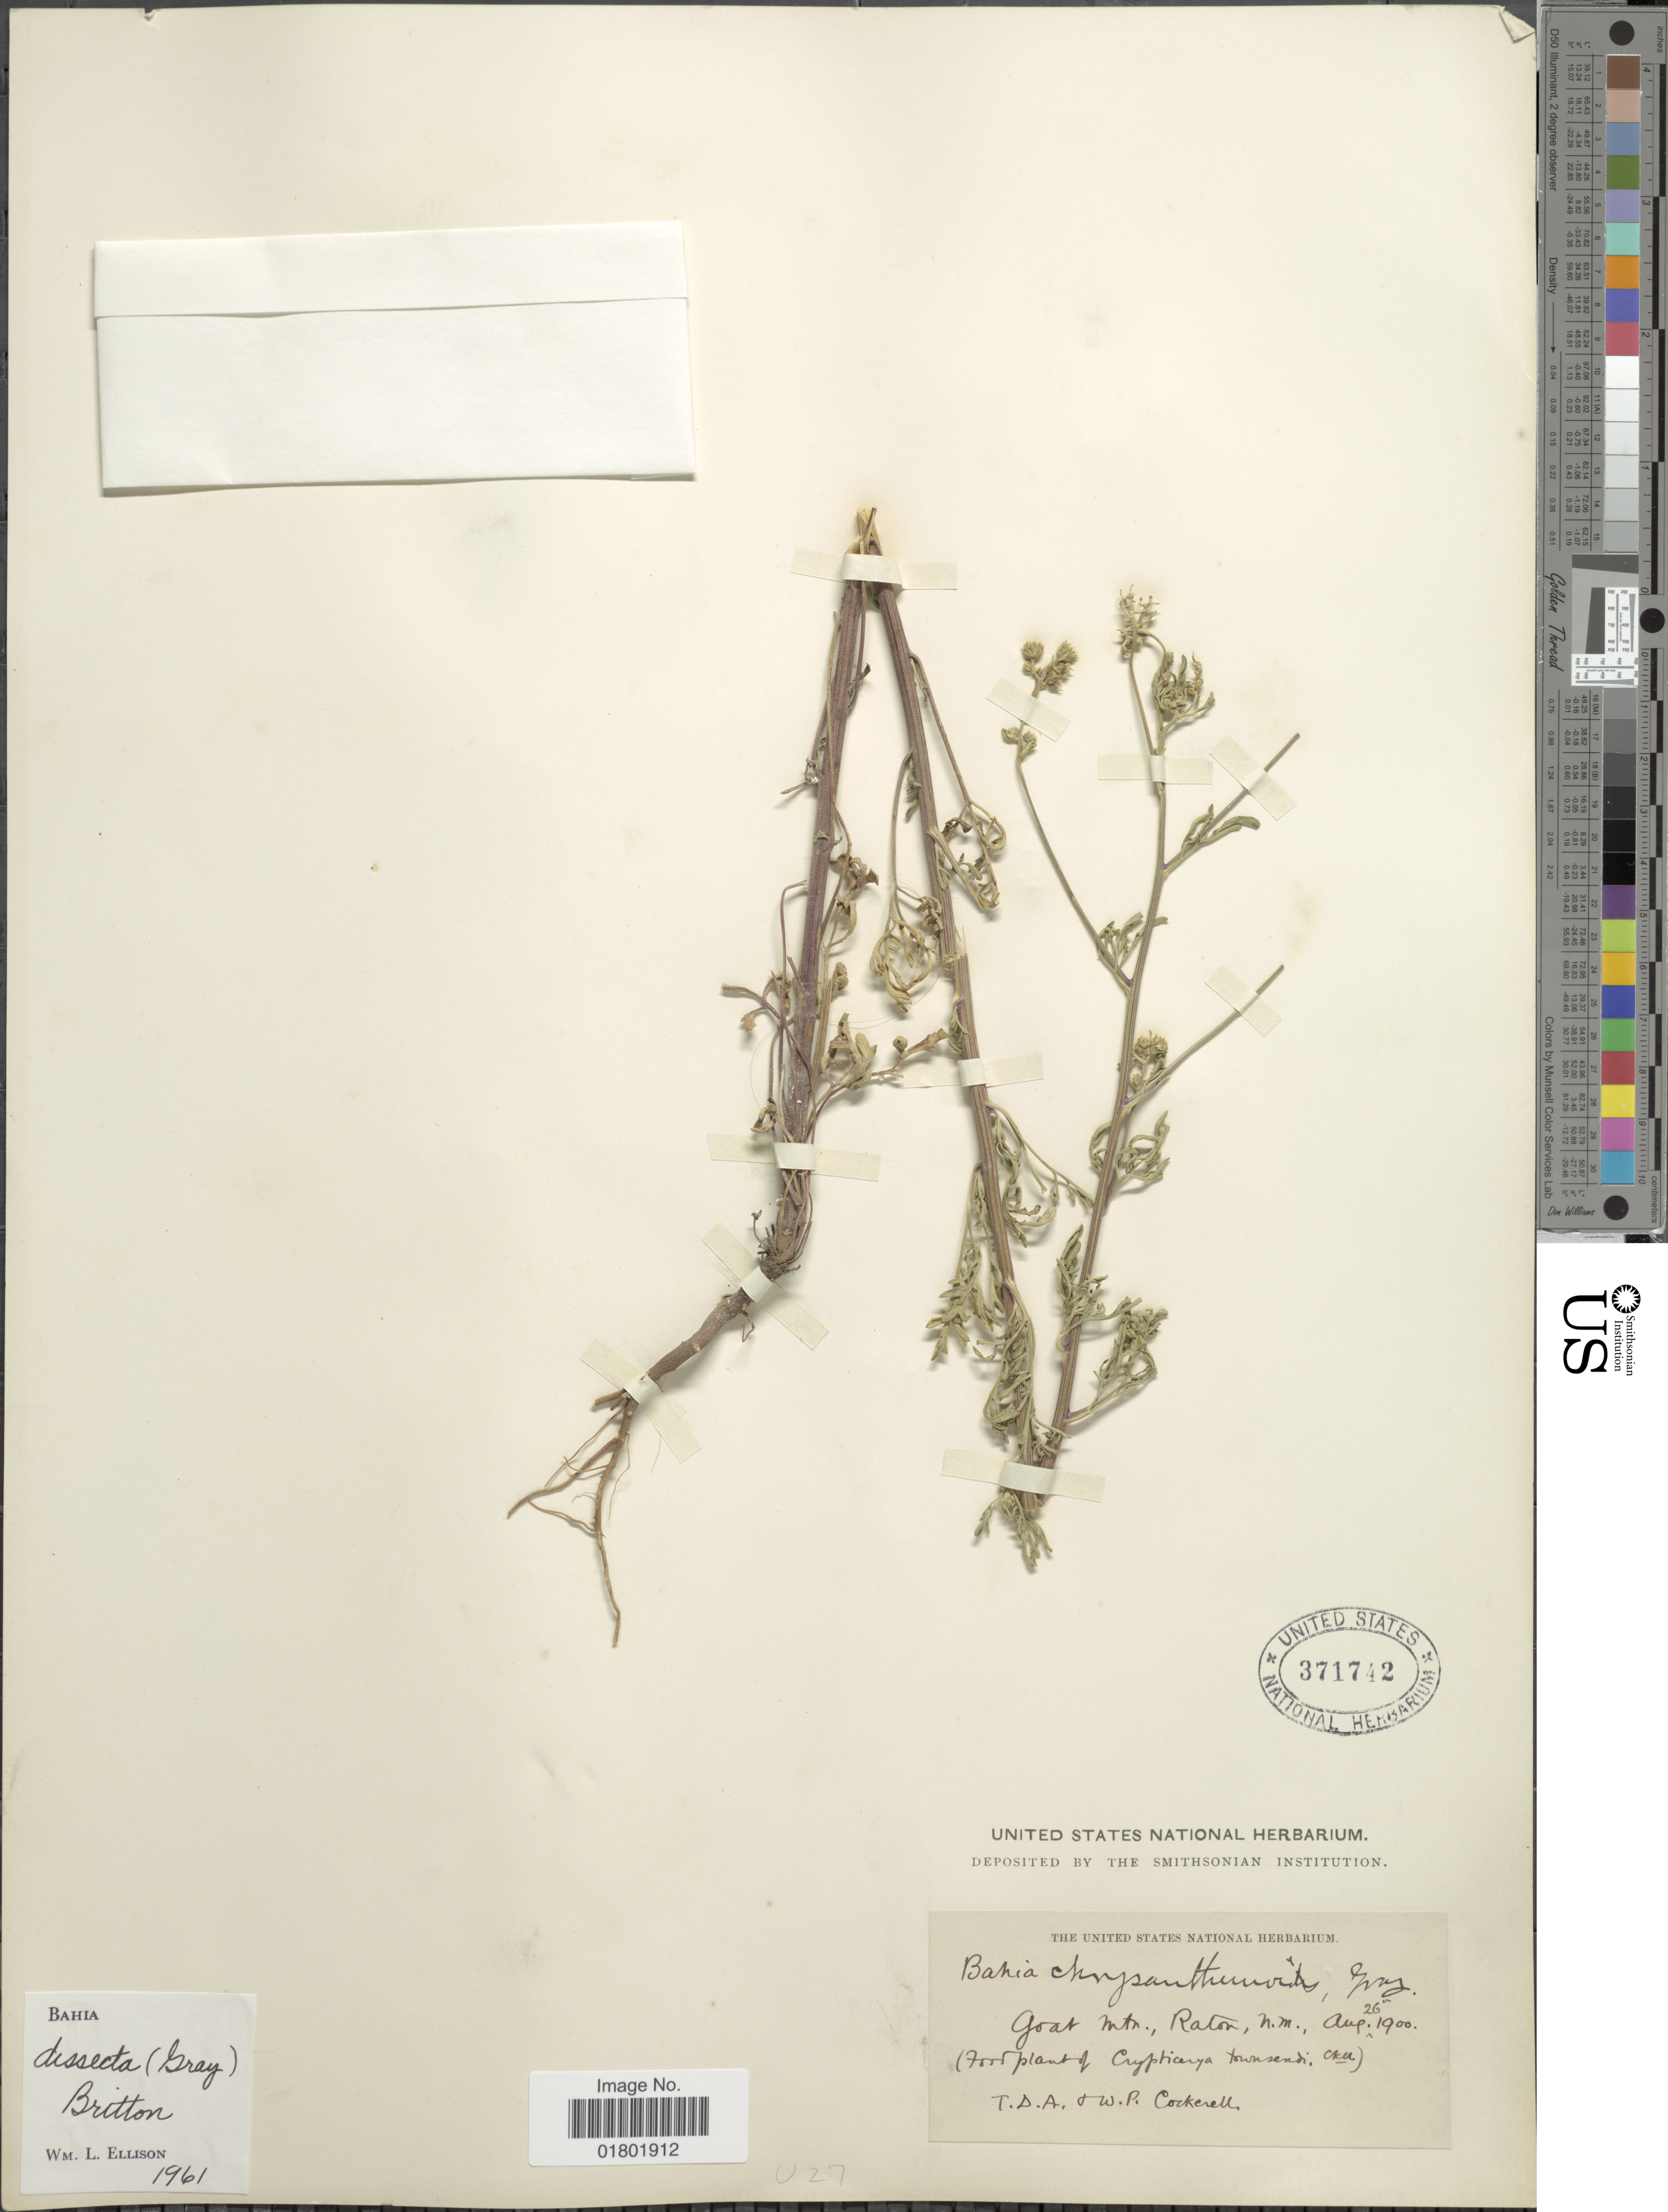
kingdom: Plantae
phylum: Tracheophyta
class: Magnoliopsida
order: Asterales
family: Asteraceae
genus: Bahia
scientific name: Bahia dissecta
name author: (A. Gray) Britton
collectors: T. Cockerell & W. Cockerell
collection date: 1900-08-26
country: United States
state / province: New Mexico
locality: Goat mtn., Raton, N. M.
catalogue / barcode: US 371742